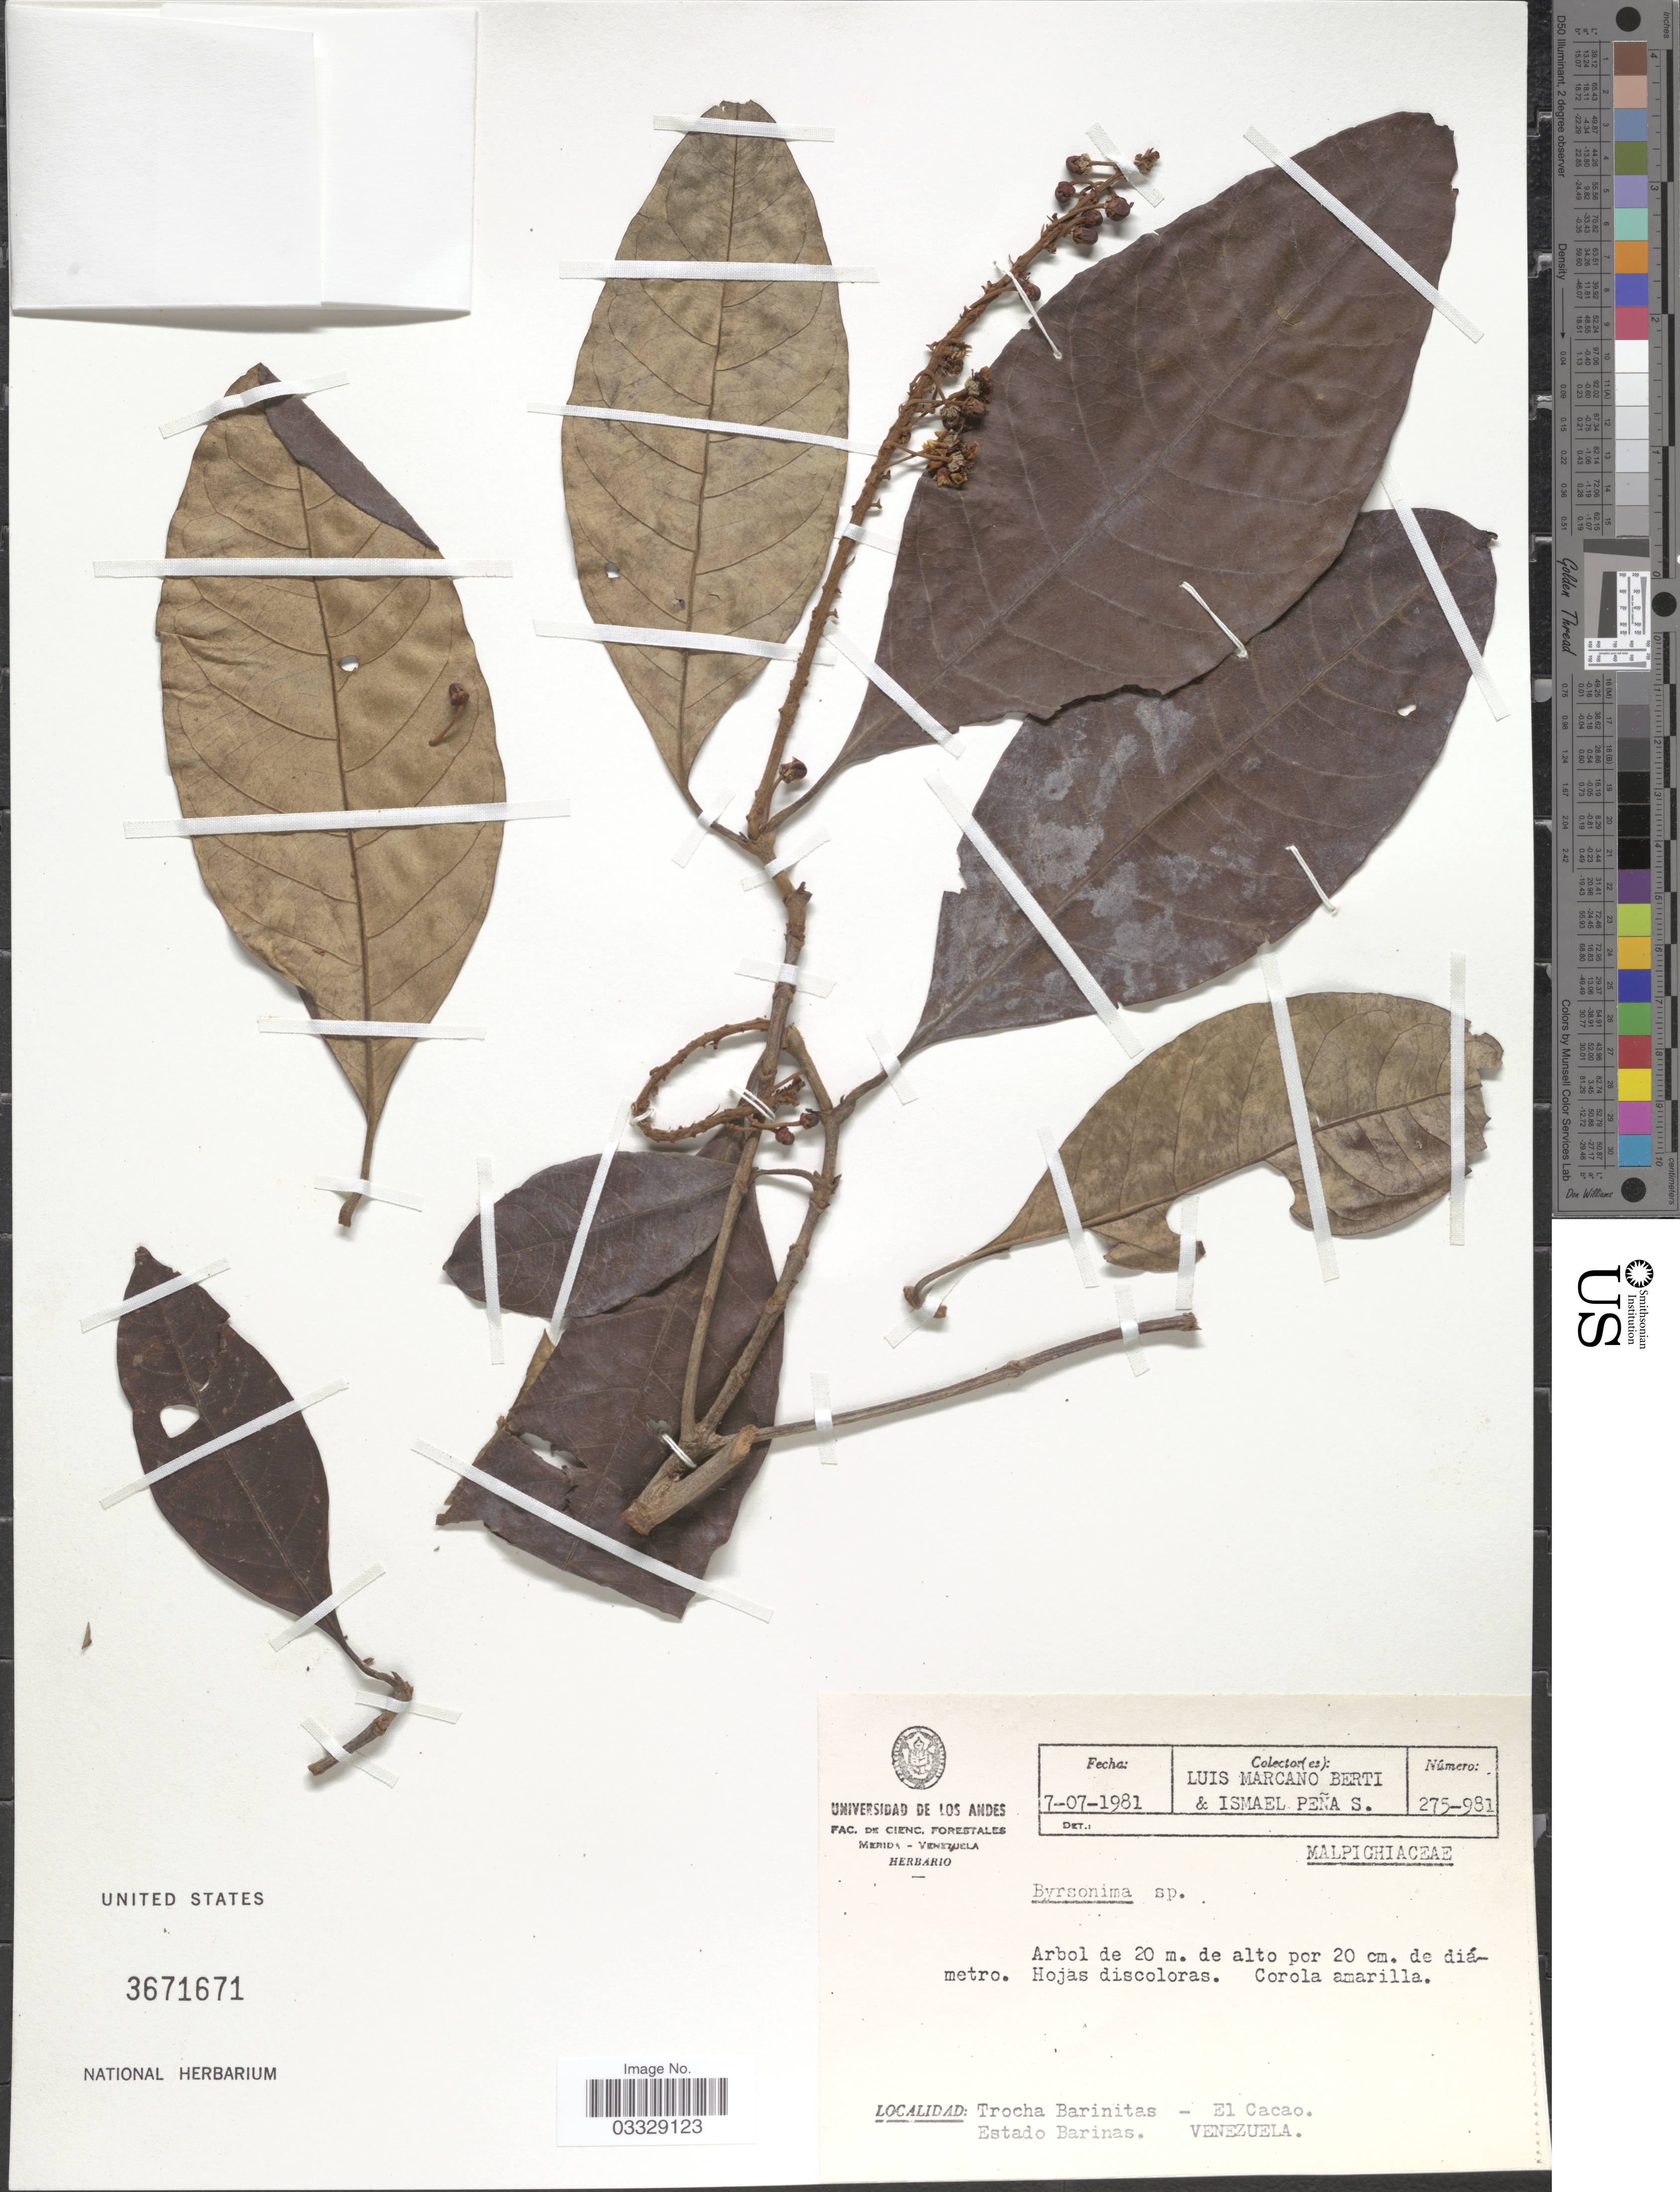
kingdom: Plantae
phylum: Tracheophyta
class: Magnoliopsida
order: Malpighiales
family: Malpighiaceae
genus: Byrsonima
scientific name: Byrsonima sp.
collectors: L. Marcano-Berti & I. Peña S.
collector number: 275-981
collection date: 1981-07-07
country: Venezuela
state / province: Barinas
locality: Trocha Barinitas - El Cacao.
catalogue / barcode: US 3671671